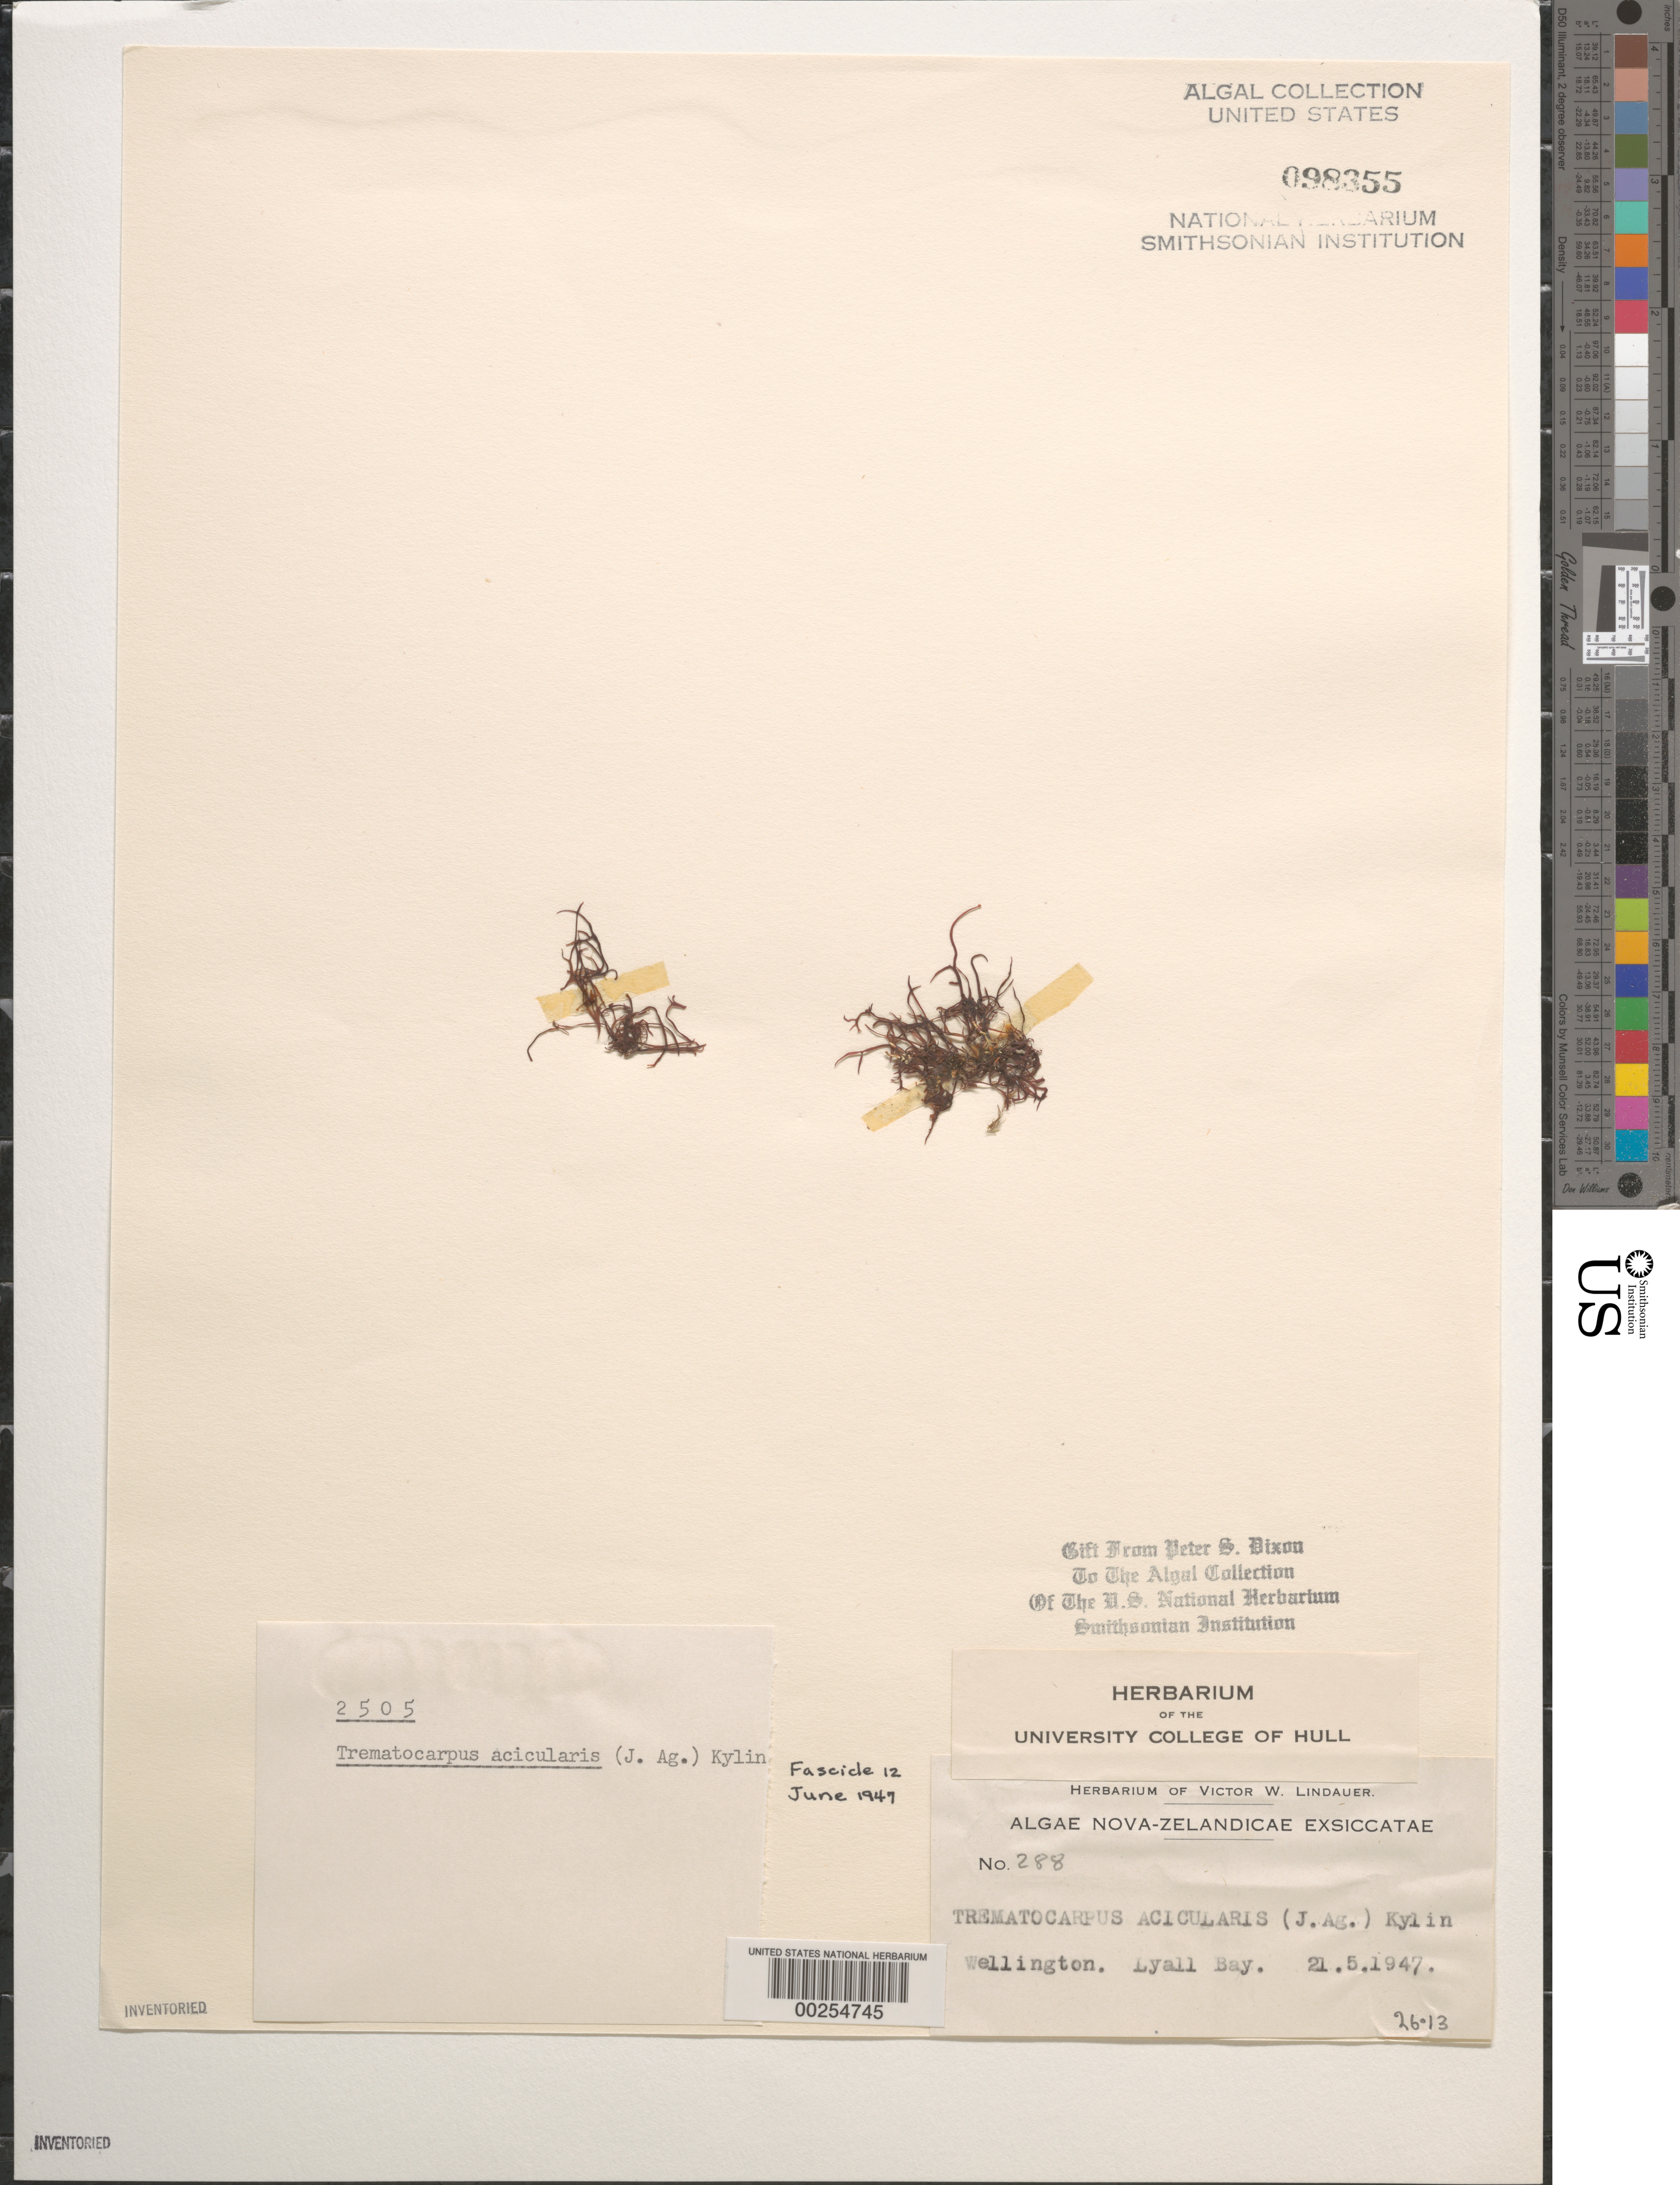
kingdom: Plantae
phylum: Rhodophyta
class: Florideophyceae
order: Gigartinales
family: Sarcodiaceae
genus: Trematocarpus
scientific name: Trematocarpus acicularis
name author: (J. Agardh) Kylin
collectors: V. Lindauer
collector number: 288 & PSD 2505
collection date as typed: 21 May 1947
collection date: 1947-05-21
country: New Zealand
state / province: Wellington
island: North Island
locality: Wellington, Lyall Bay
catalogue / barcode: US 98355